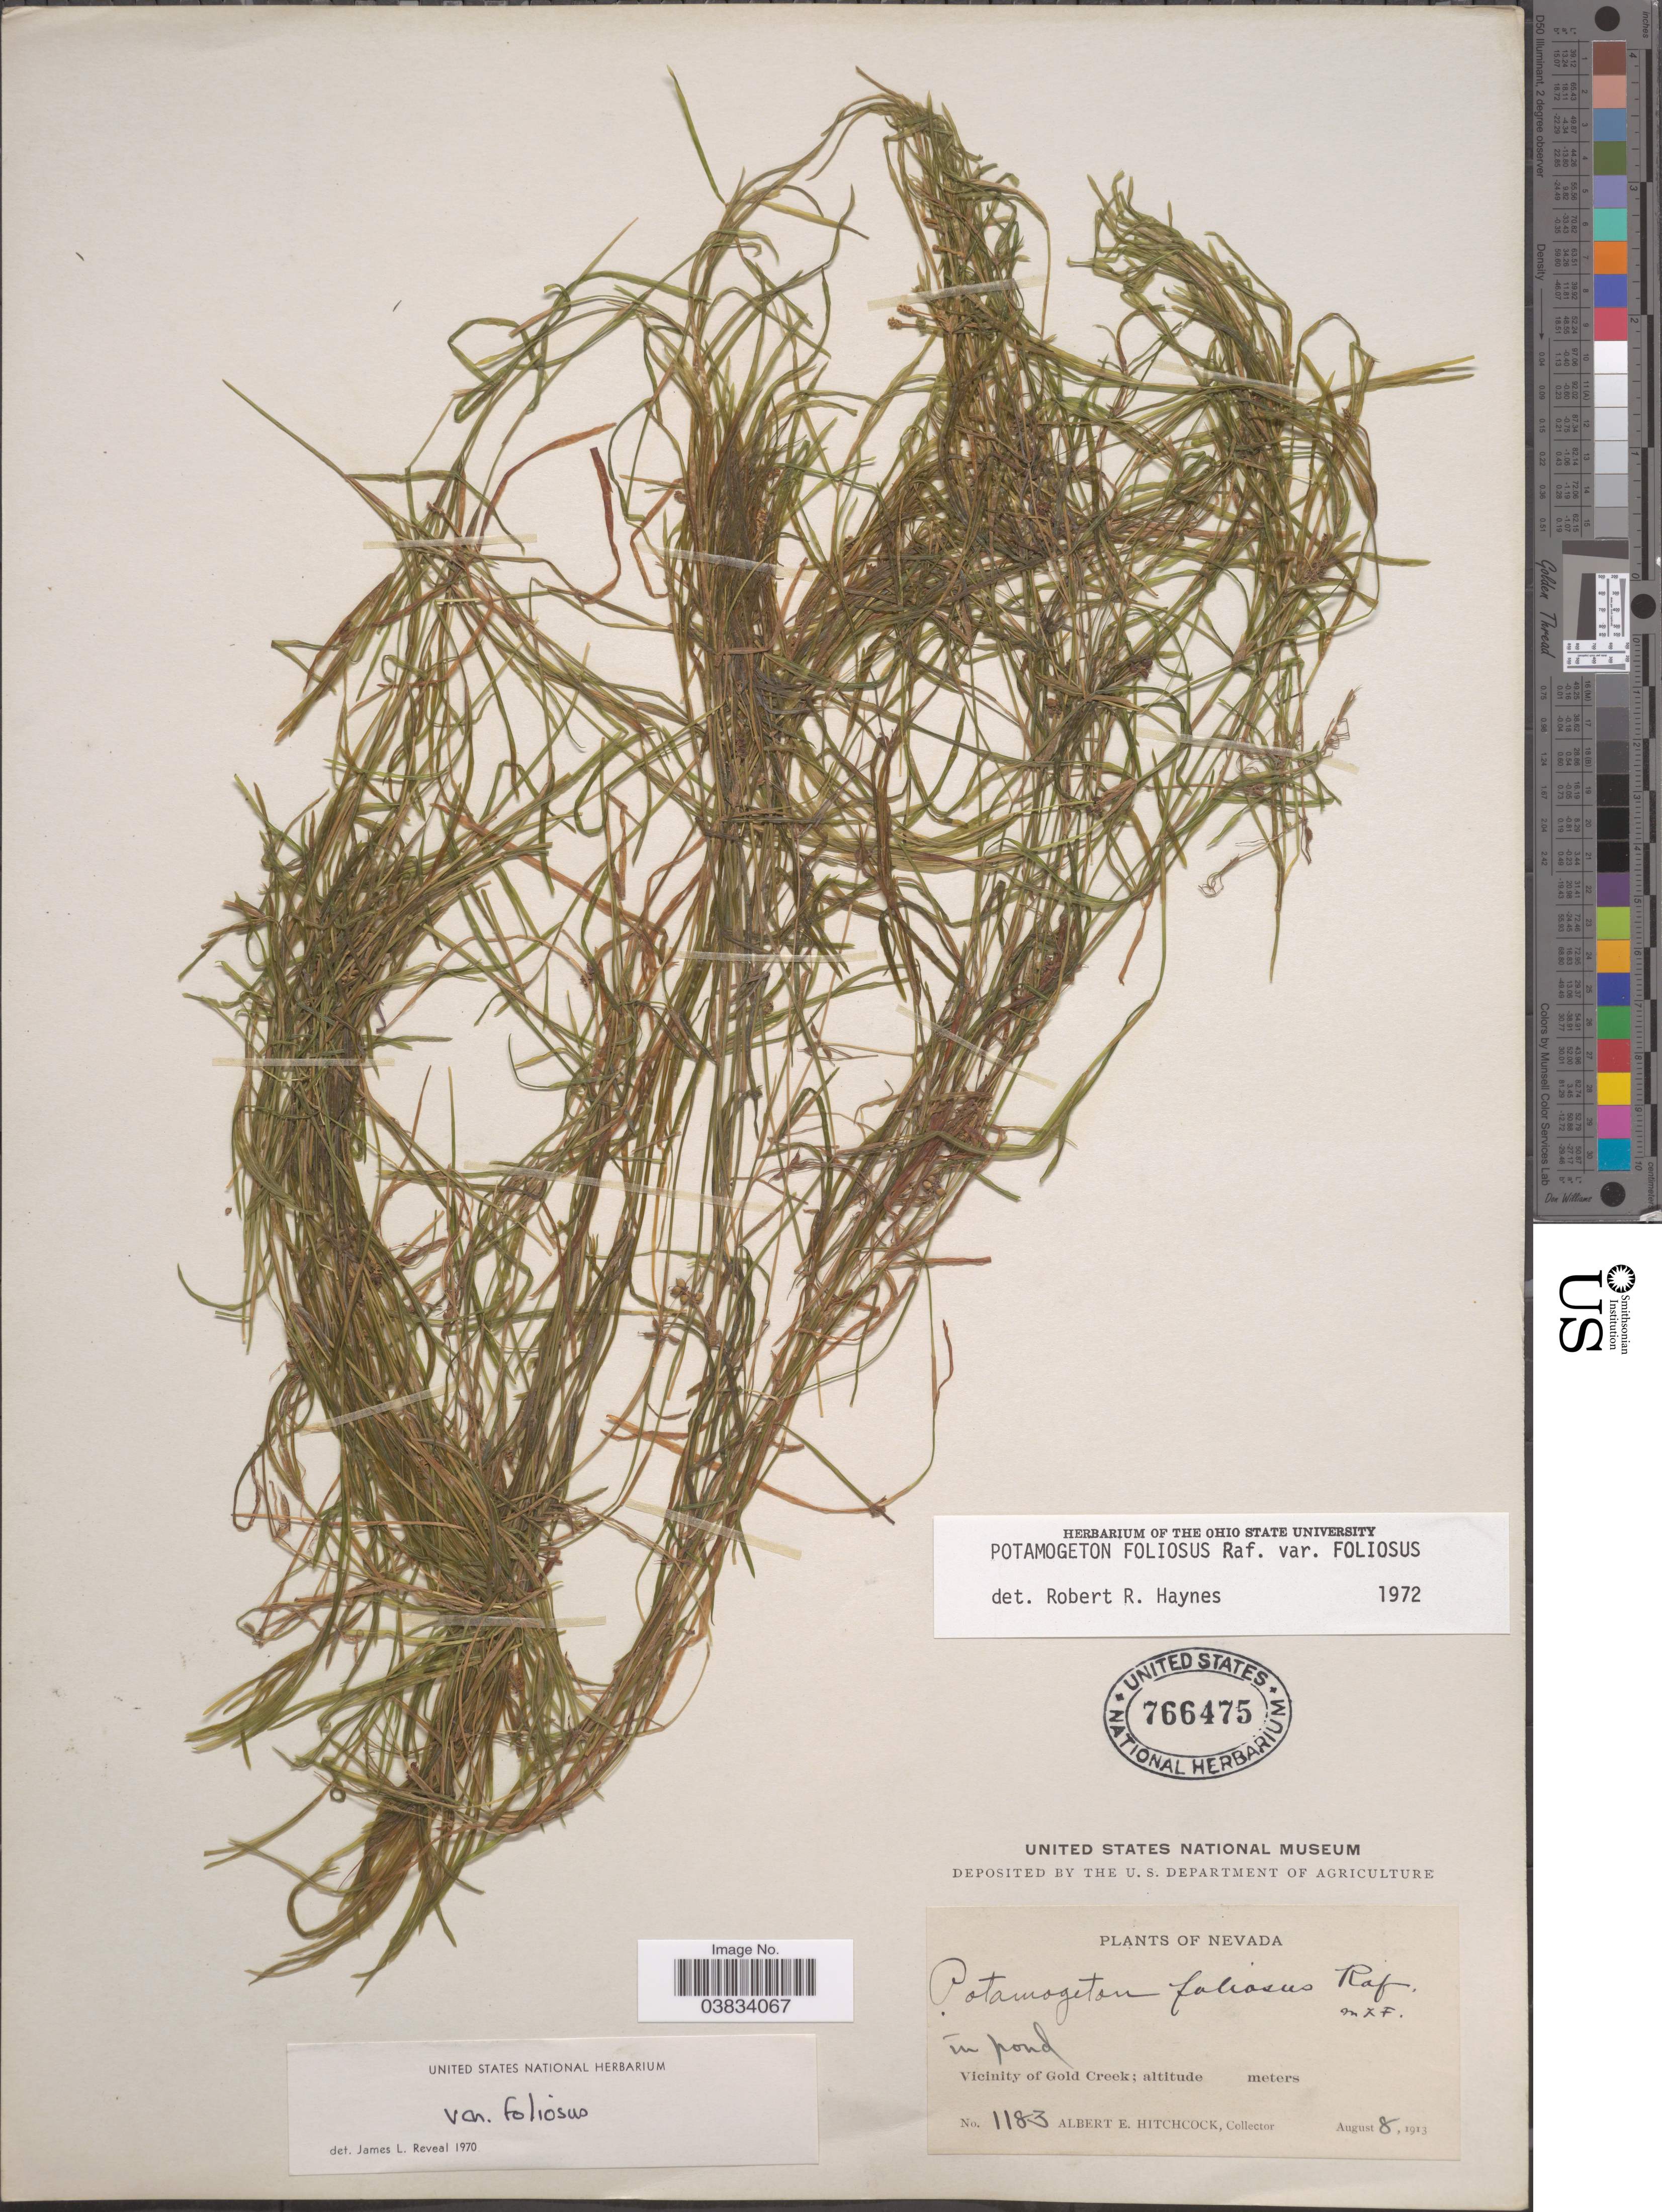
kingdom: Plantae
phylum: Tracheophyta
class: Liliopsida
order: Alismatales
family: Potamogetonaceae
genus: Potamogeton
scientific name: Potamogeton foliosus var. foliosus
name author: Raf.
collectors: A. Hitchcock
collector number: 1183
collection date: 1913-08-08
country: United States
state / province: Nevada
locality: In pond. Vicinity of Gold Creek.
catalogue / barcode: US 766475